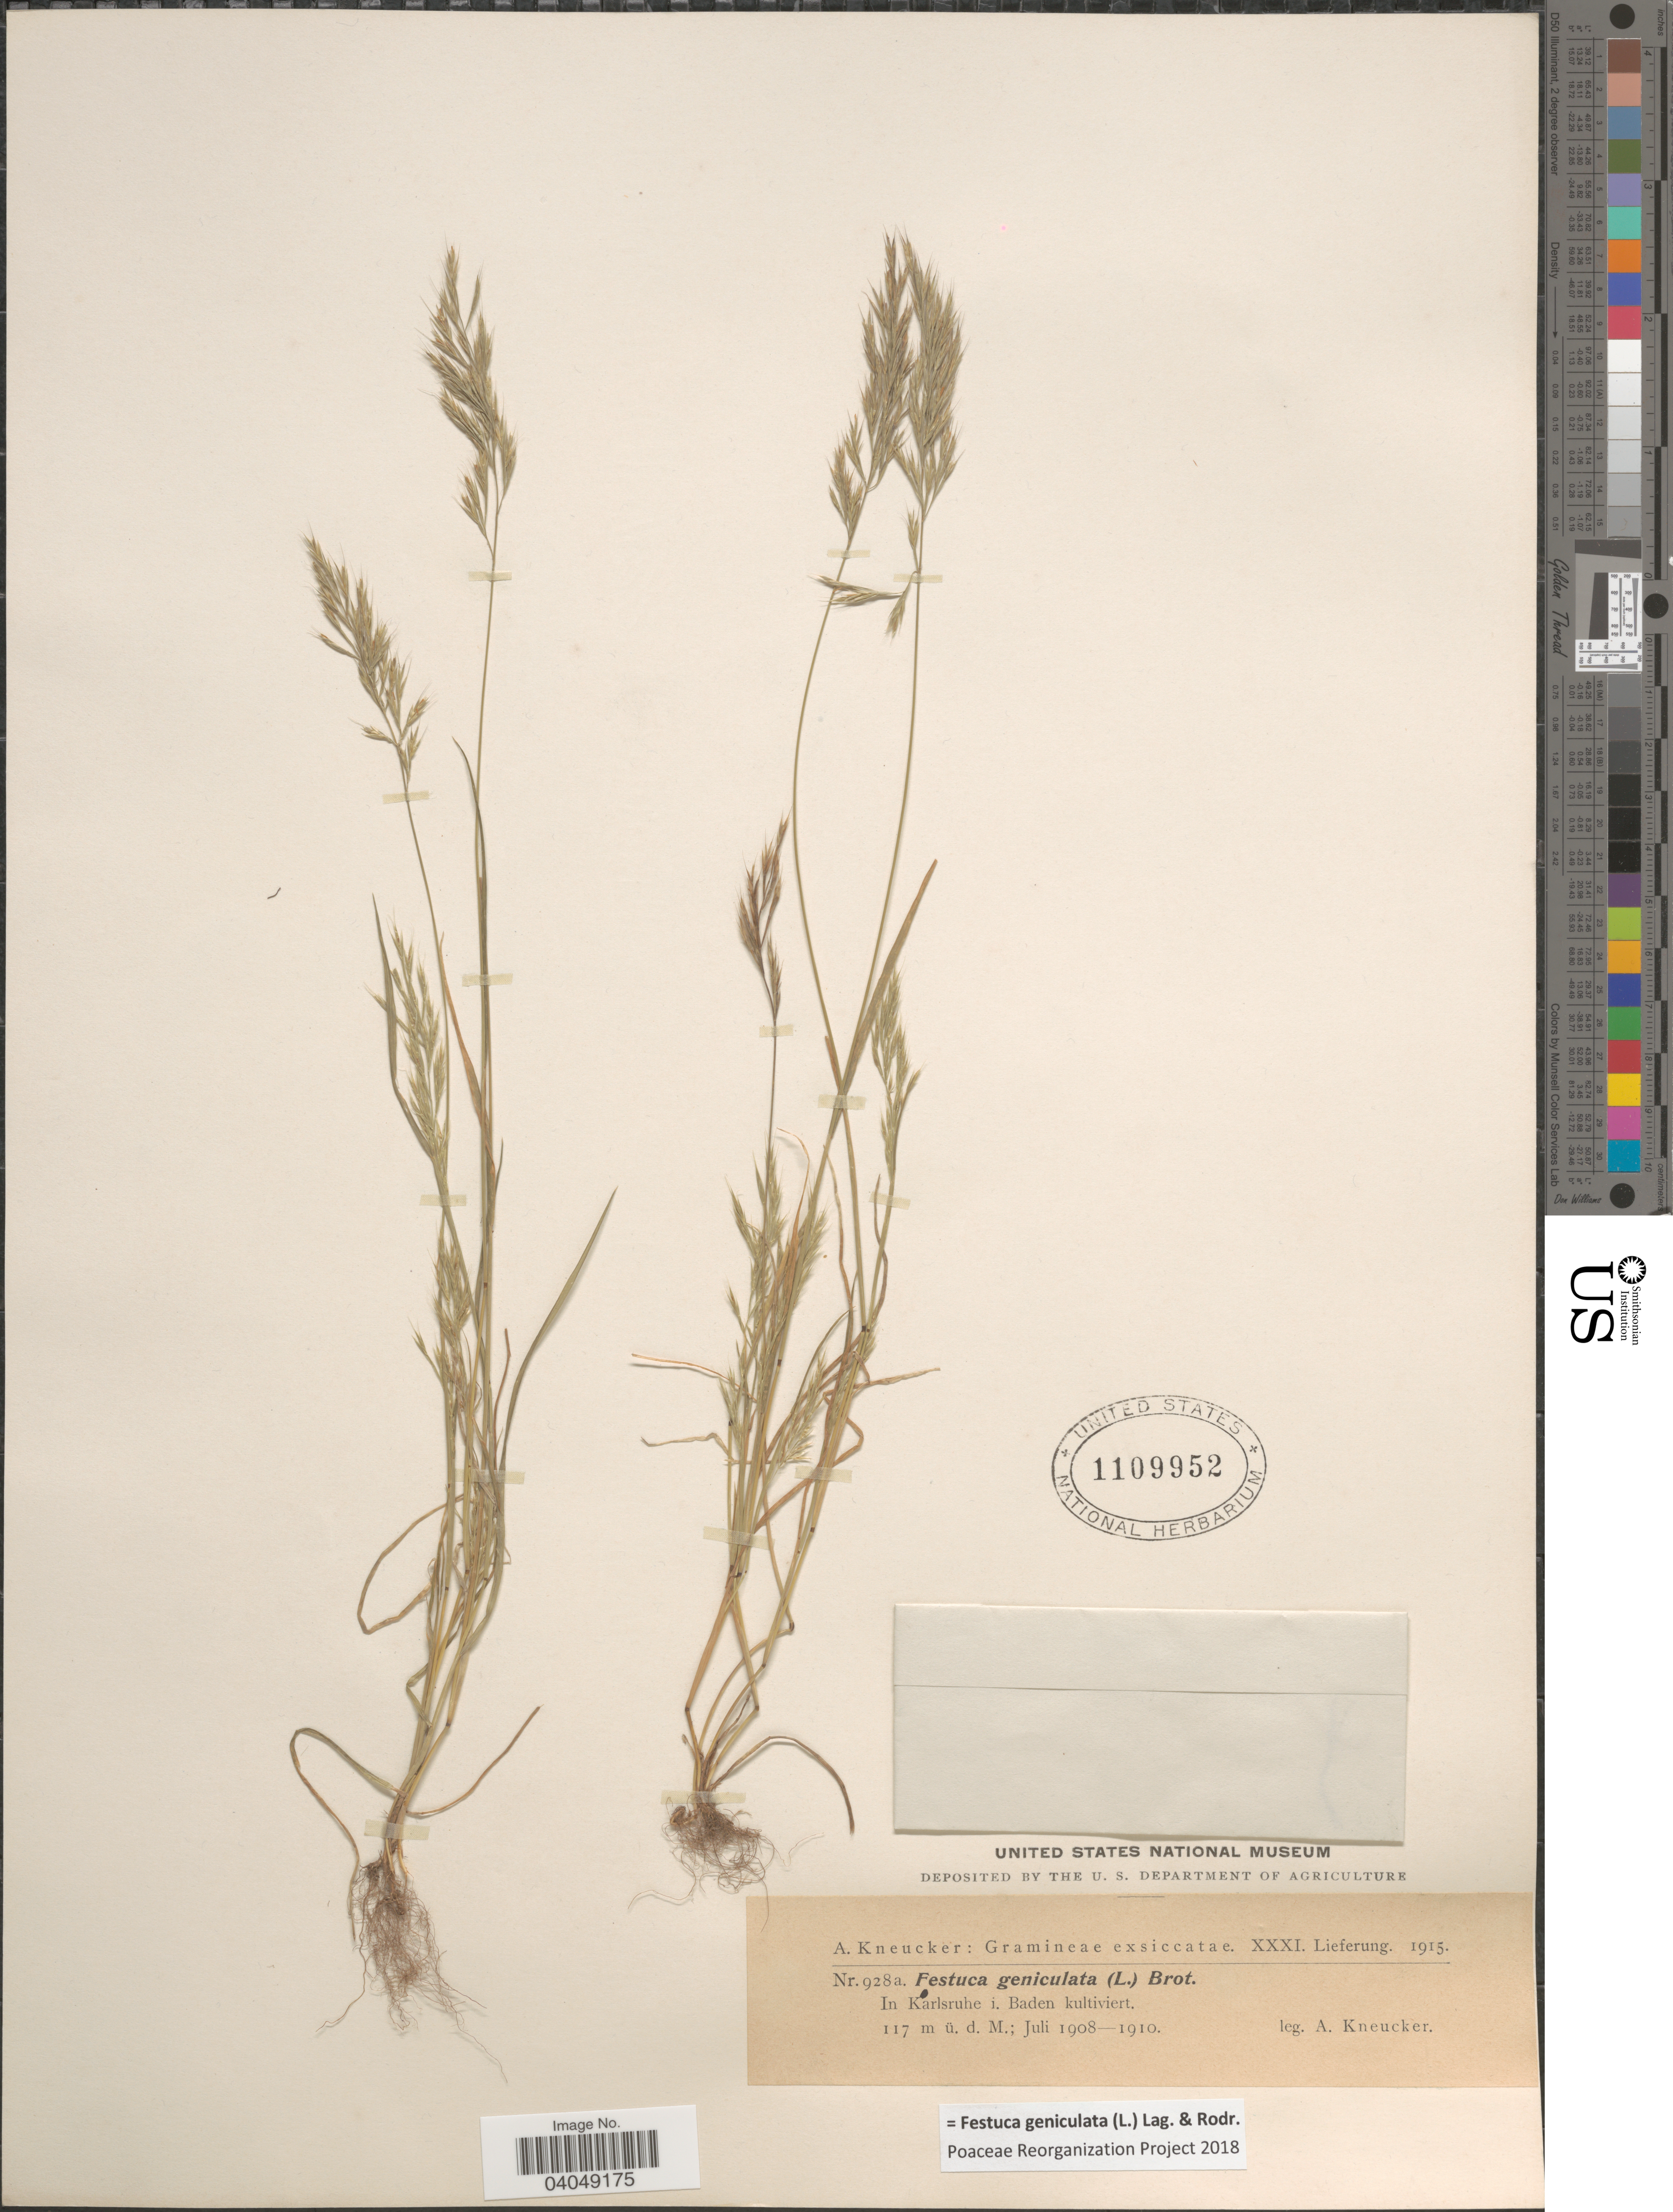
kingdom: Plantae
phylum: Tracheophyta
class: Liliopsida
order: Poales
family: Poaceae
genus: Festuca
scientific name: Festuca geniculata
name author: (L.) Lag. & Rodr.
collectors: A. Kneucker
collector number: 928a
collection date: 1908-07/1910-07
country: Germany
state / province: Baden-Württemberg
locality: In Karlsruhe i. Baden kultiviert.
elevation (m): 117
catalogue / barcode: US 1109952